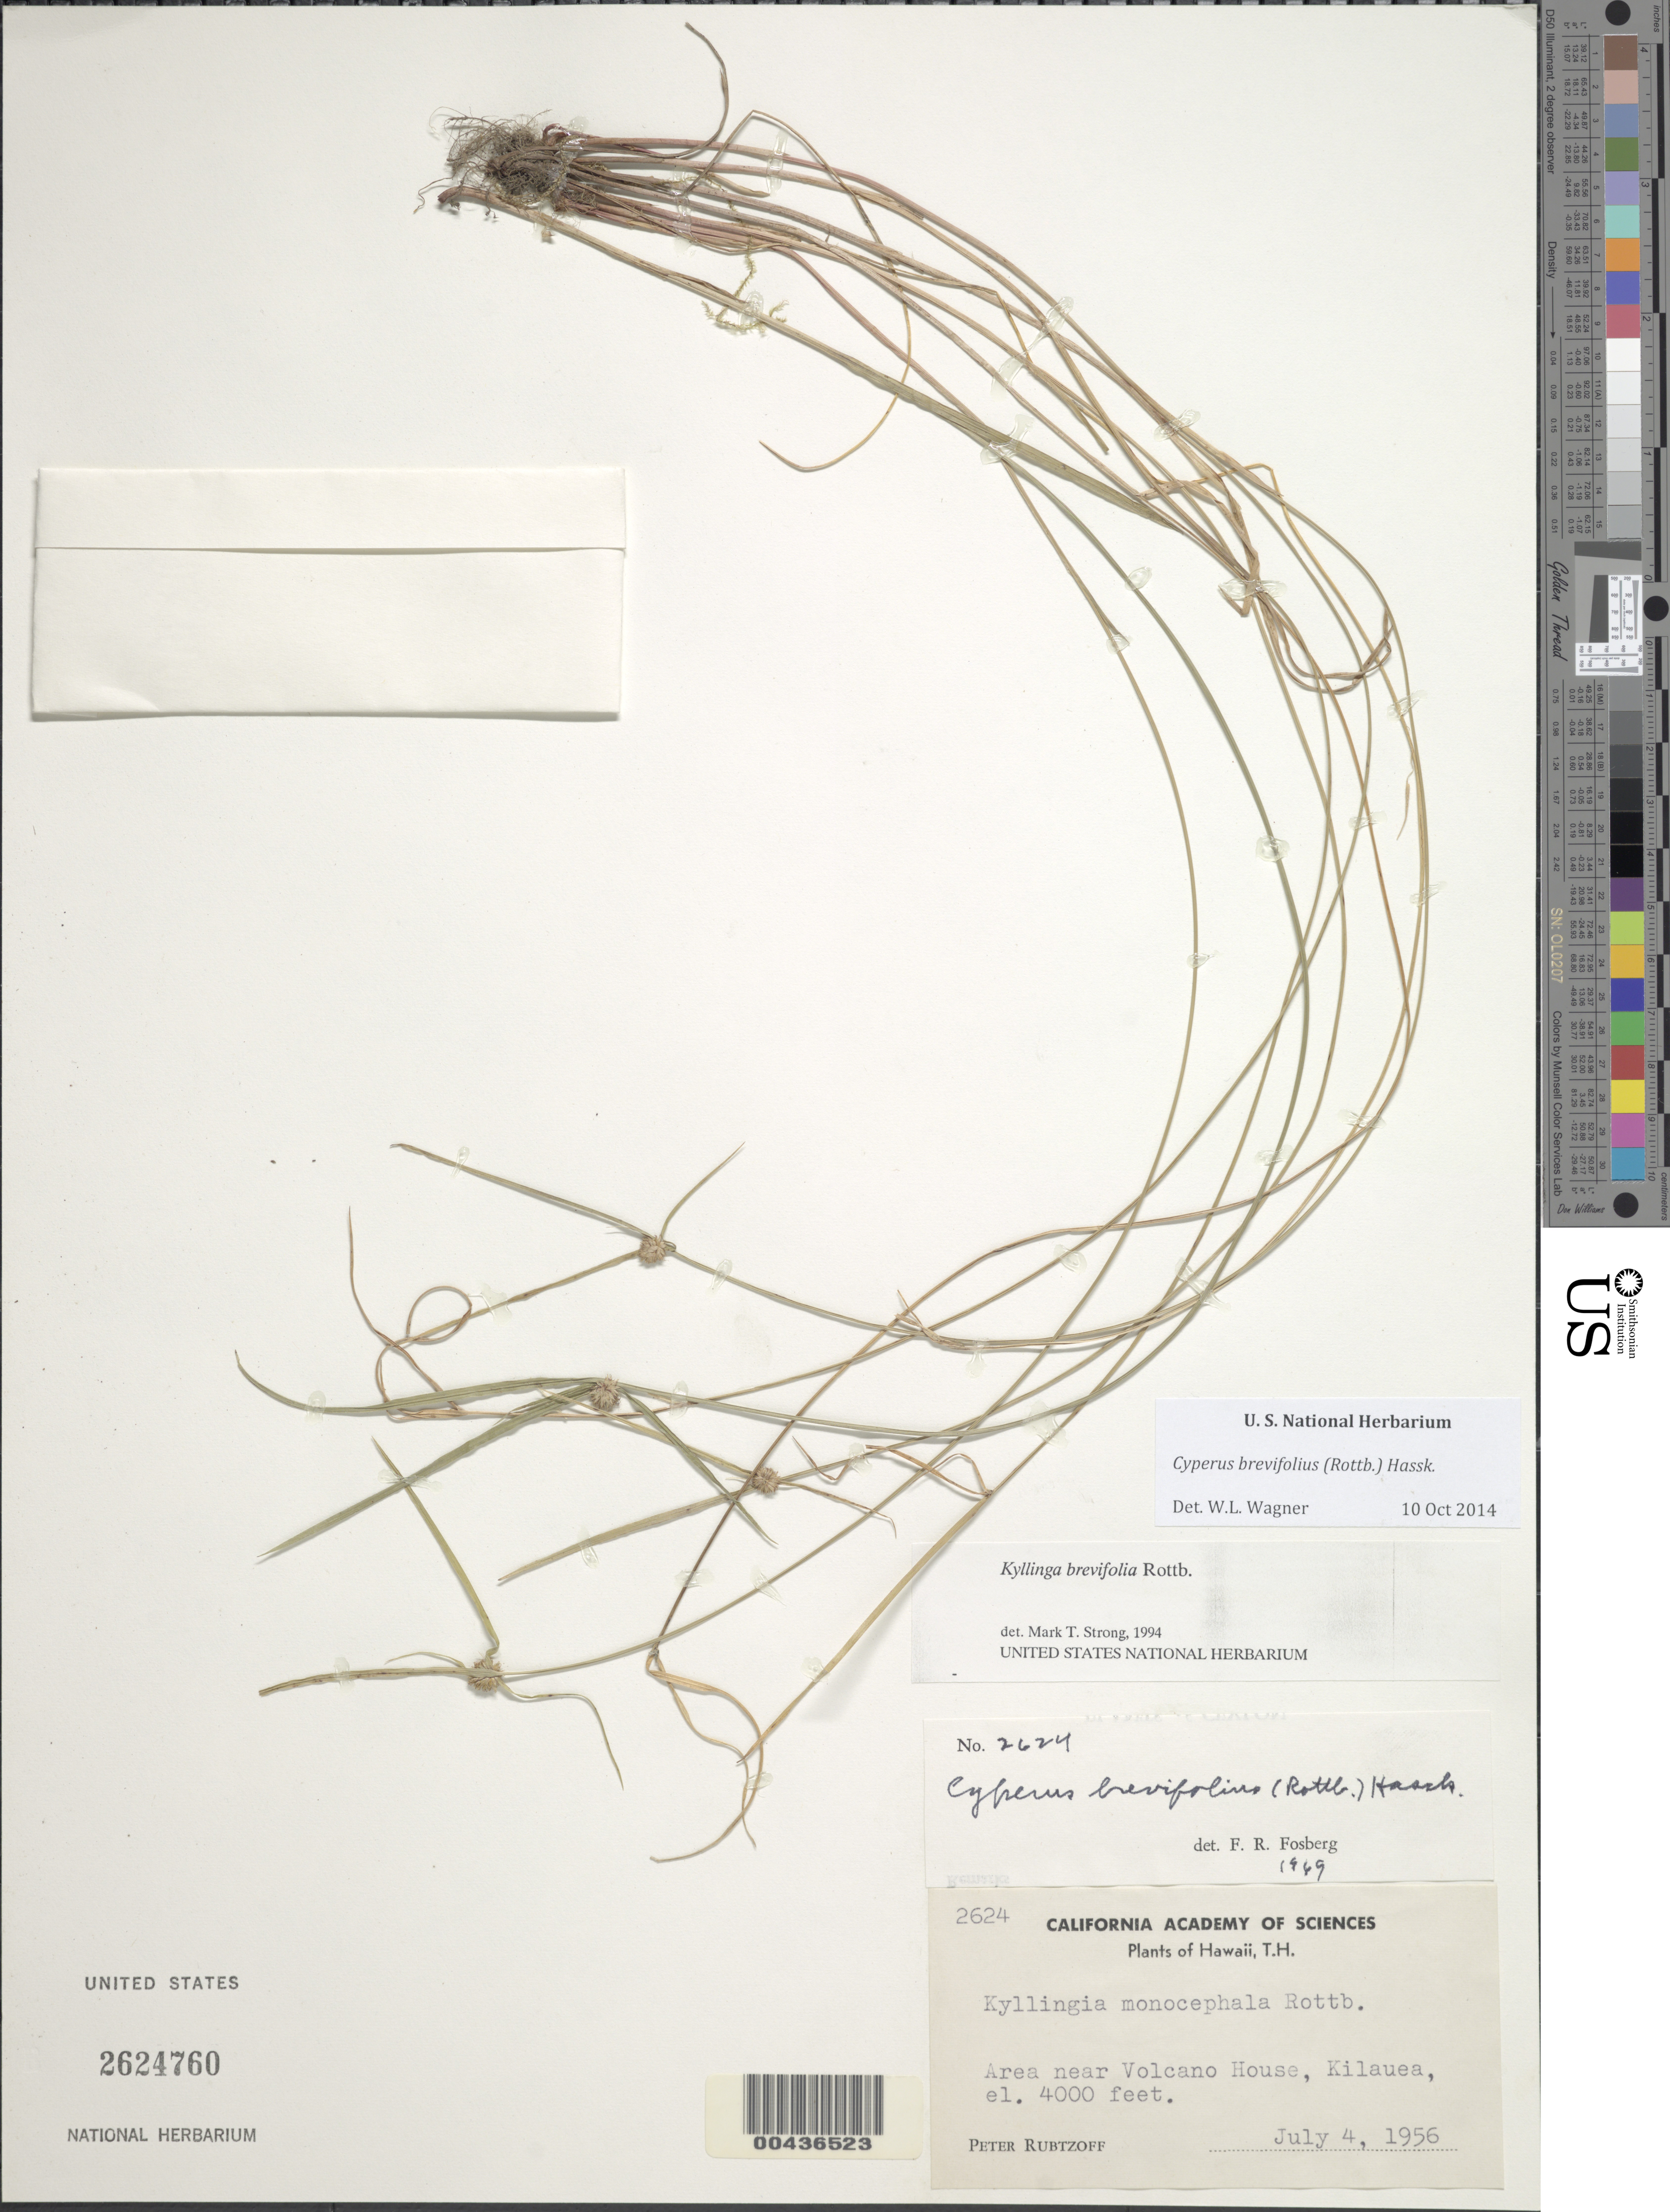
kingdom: Plantae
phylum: Tracheophyta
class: Liliopsida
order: Poales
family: Cyperaceae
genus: Cyperus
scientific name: Cyperus brevifolius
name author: (Rottb.) Hassk.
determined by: Wagner, W. L., (BOT), Smithsonian Institution - National Museum of Natural History (UNITED STATES)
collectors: P. Rubtzoff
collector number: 2624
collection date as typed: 4 Jul 1956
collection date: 1956-07-04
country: United States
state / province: Hawaii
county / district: Hawaii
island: Hawaii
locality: area near Volcano House, Kilauea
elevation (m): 1219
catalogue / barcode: US 2624760